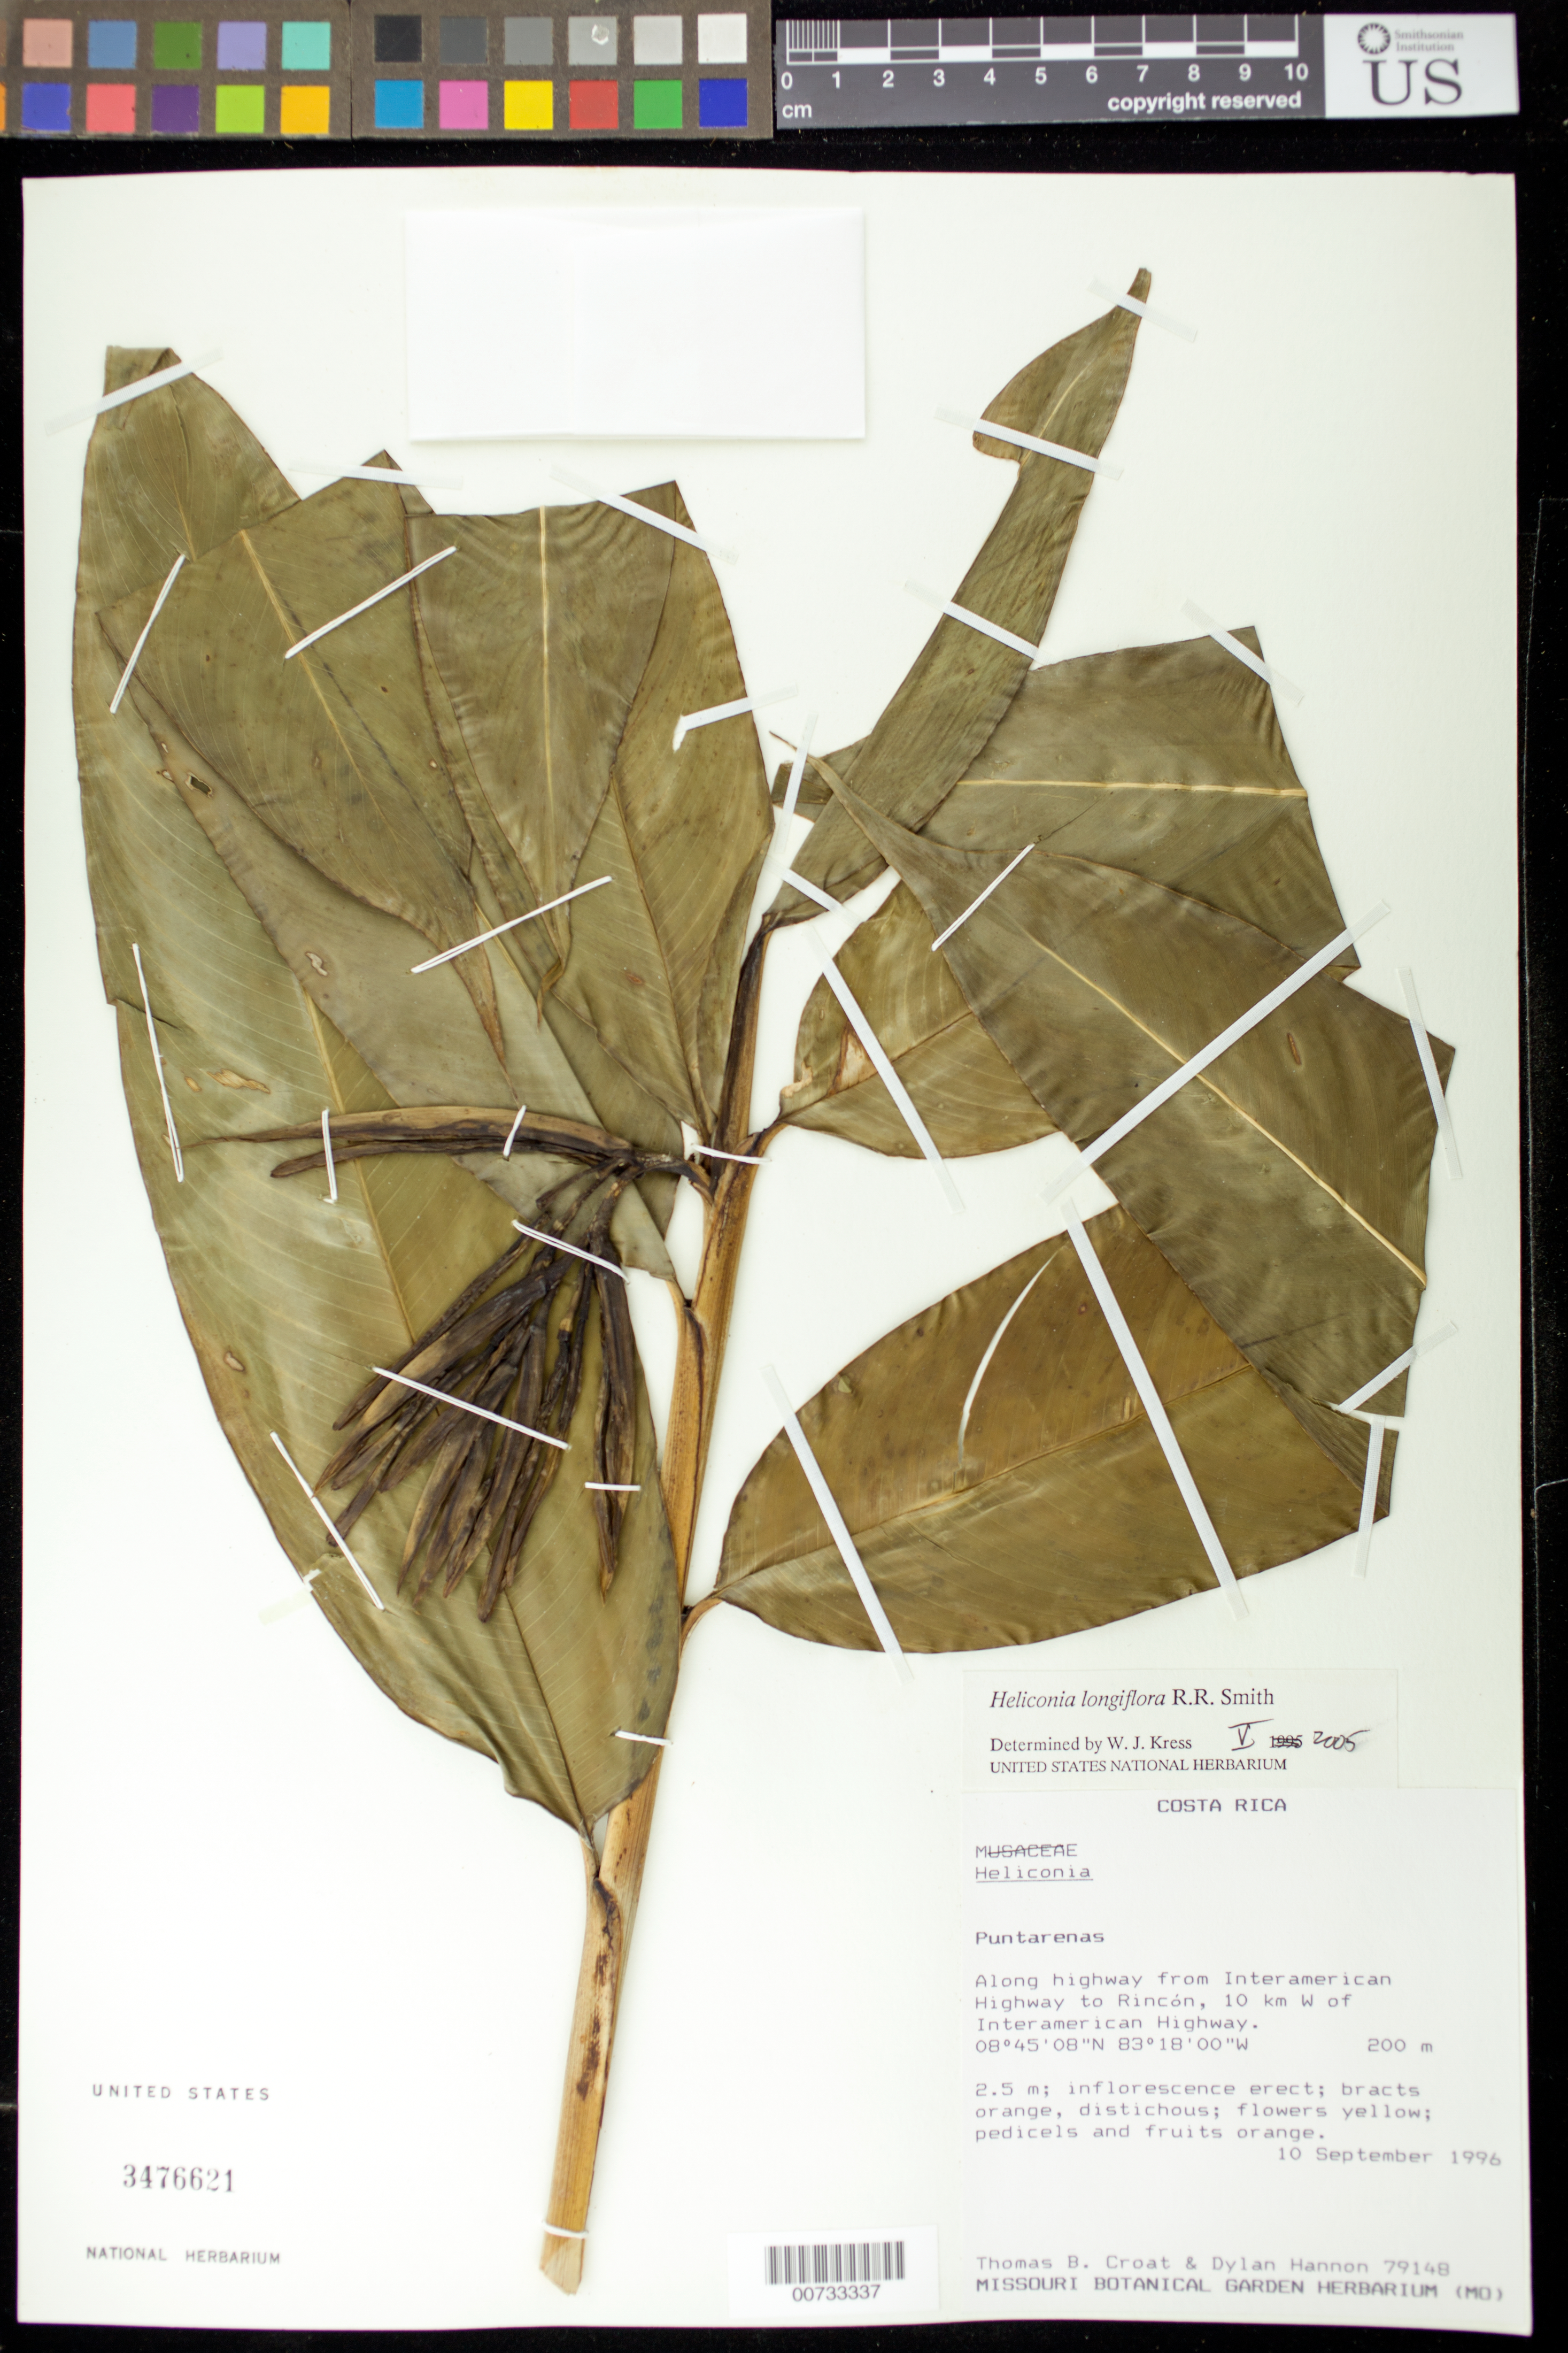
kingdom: Plantae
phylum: Tracheophyta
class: Liliopsida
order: Zingiberales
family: Heliconiaceae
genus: Heliconia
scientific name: Heliconia longiflora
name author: R.R. Sm.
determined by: Kress, W. J., (US), Smithsonian Institution - National Museum of Natural History (UNITED STATES)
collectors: T. B. Croat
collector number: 79148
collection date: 1996-09-10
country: Costa Rica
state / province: Puntarenas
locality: Along highway from Interamerican Highway to Rincon, 10 km W of Interamerican Highway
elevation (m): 200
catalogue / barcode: US 3476621